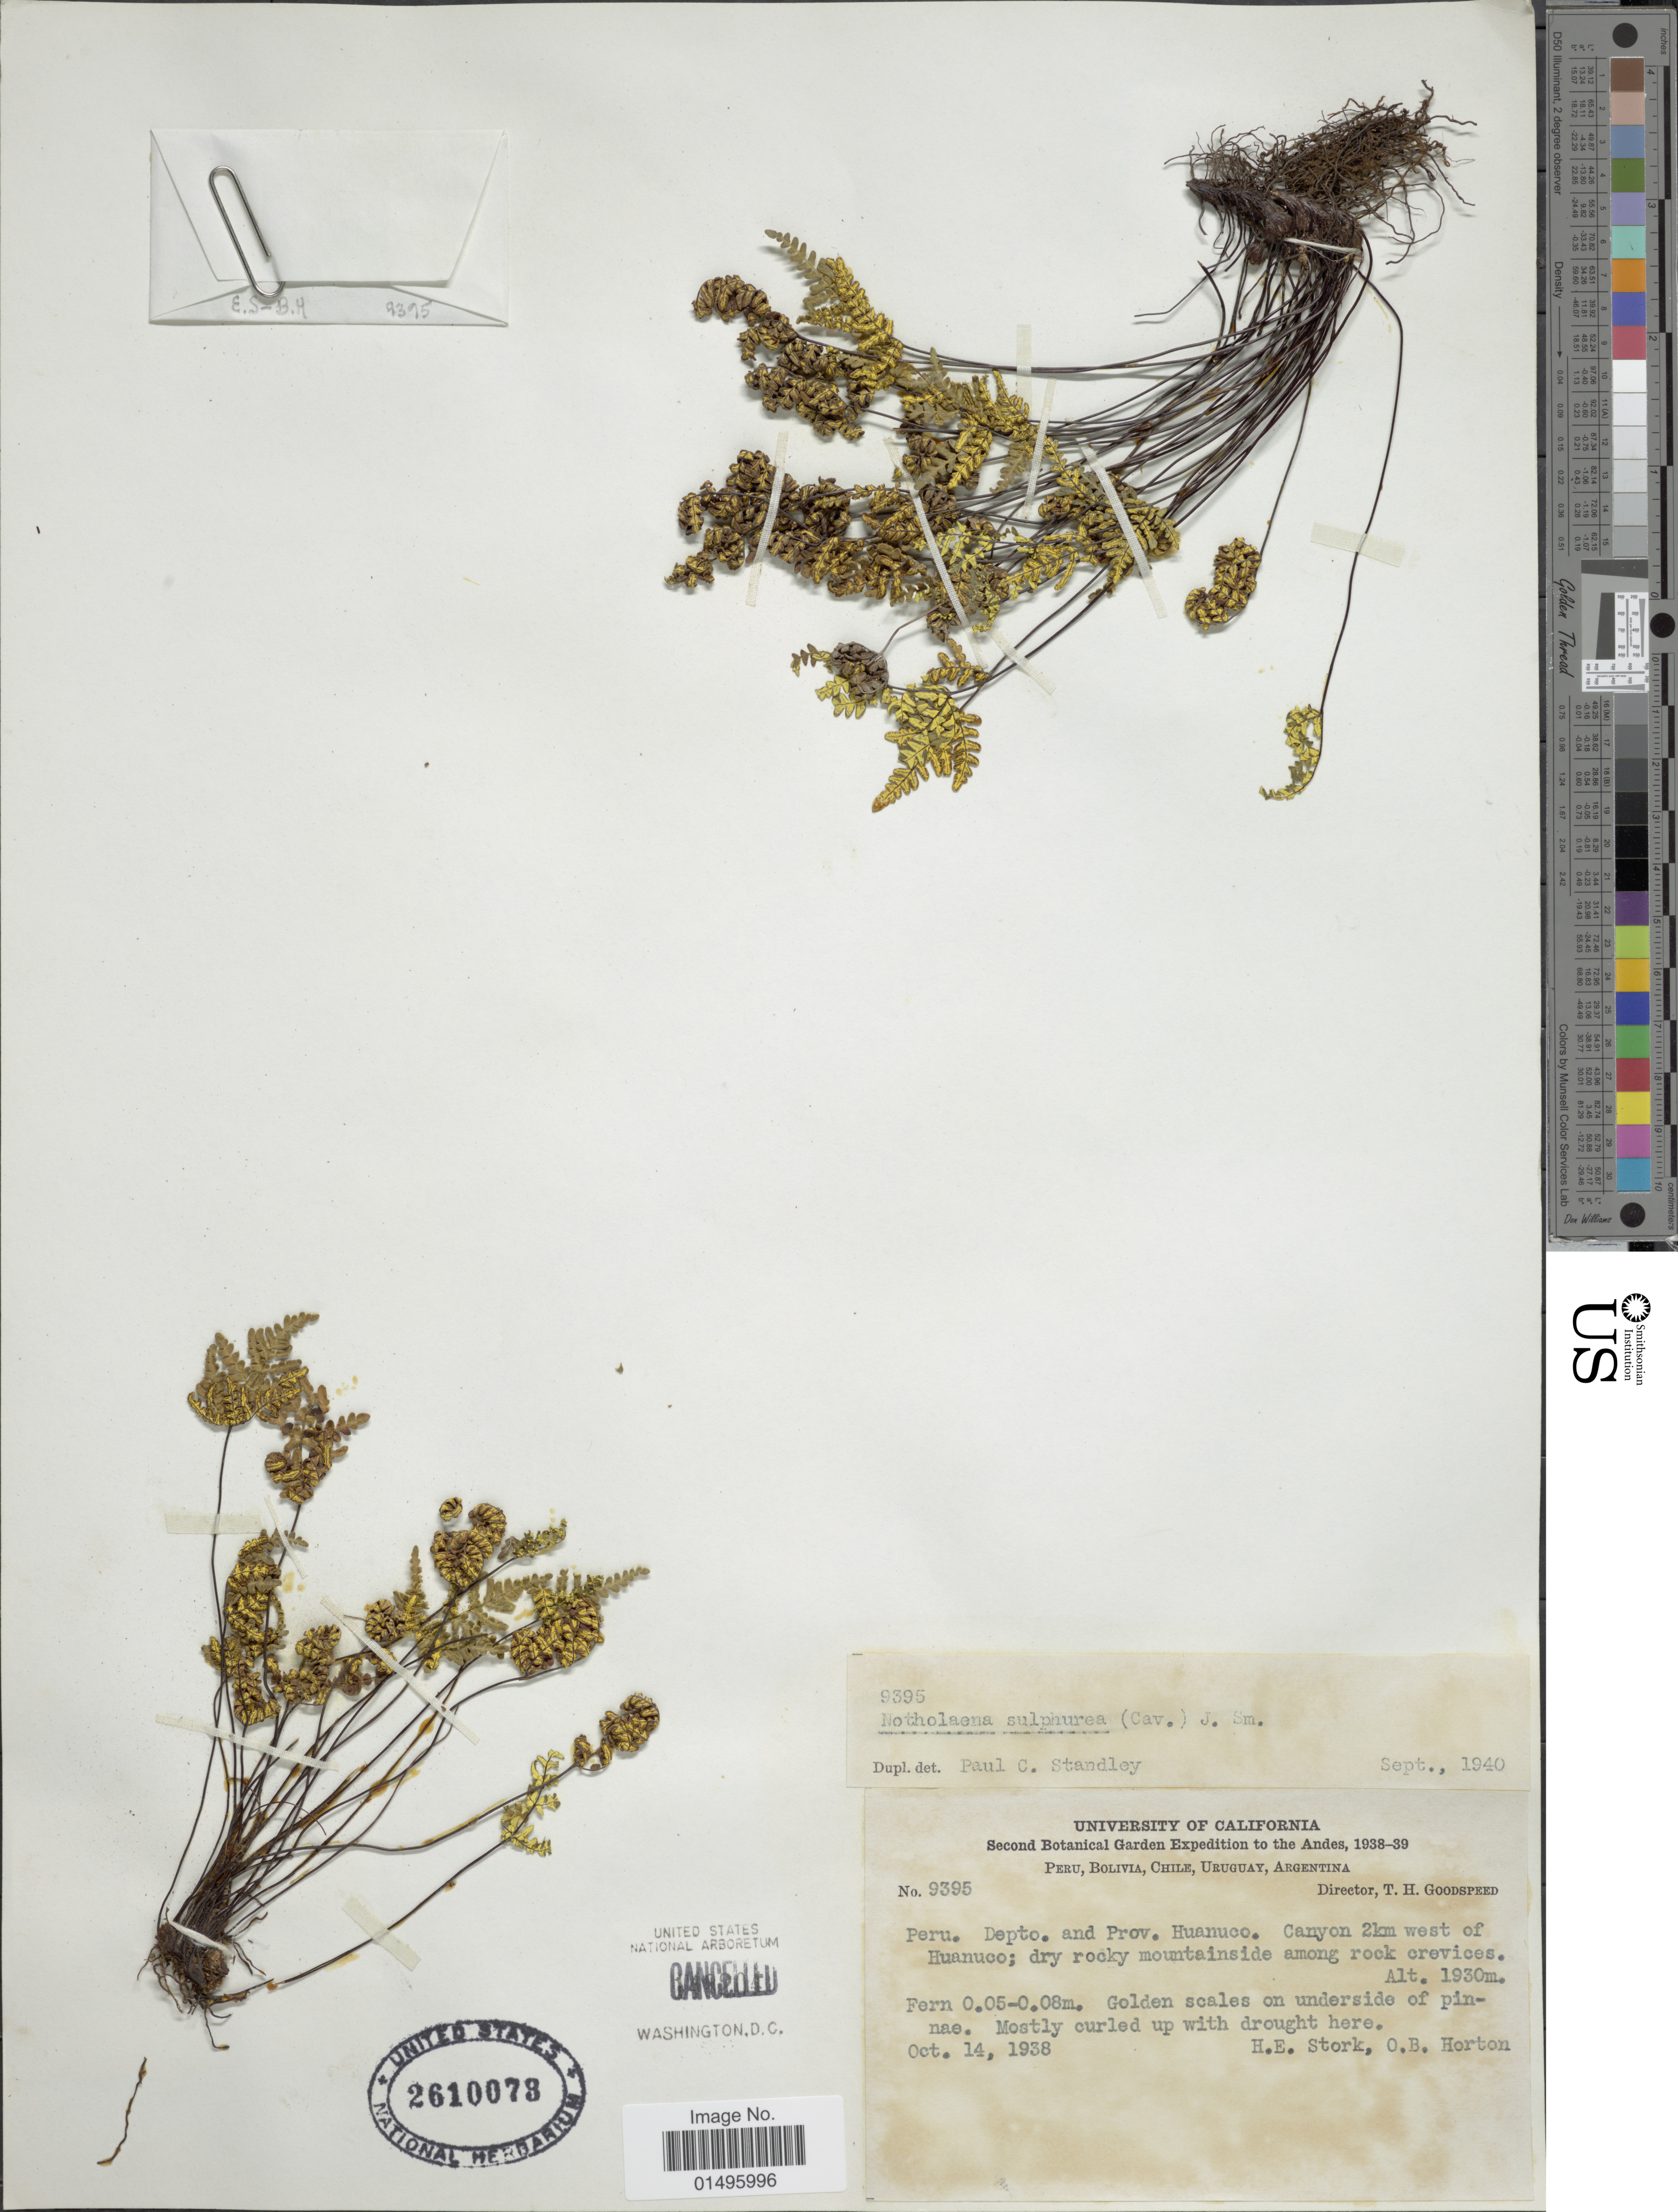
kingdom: Plantae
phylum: Tracheophyta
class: Polypodiopsida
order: Polypodiales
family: Pteridaceae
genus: Notholaena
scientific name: Notholaena sulphurea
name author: (Cav.) Small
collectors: H. E. Stork & O. B. Horton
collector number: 9395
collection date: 1938-10-14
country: Peru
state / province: Huánuco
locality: Peru, Depto. and Prov. Huanuco. Canyon 2km west of Huanuco.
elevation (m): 1930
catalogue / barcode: US 2610073